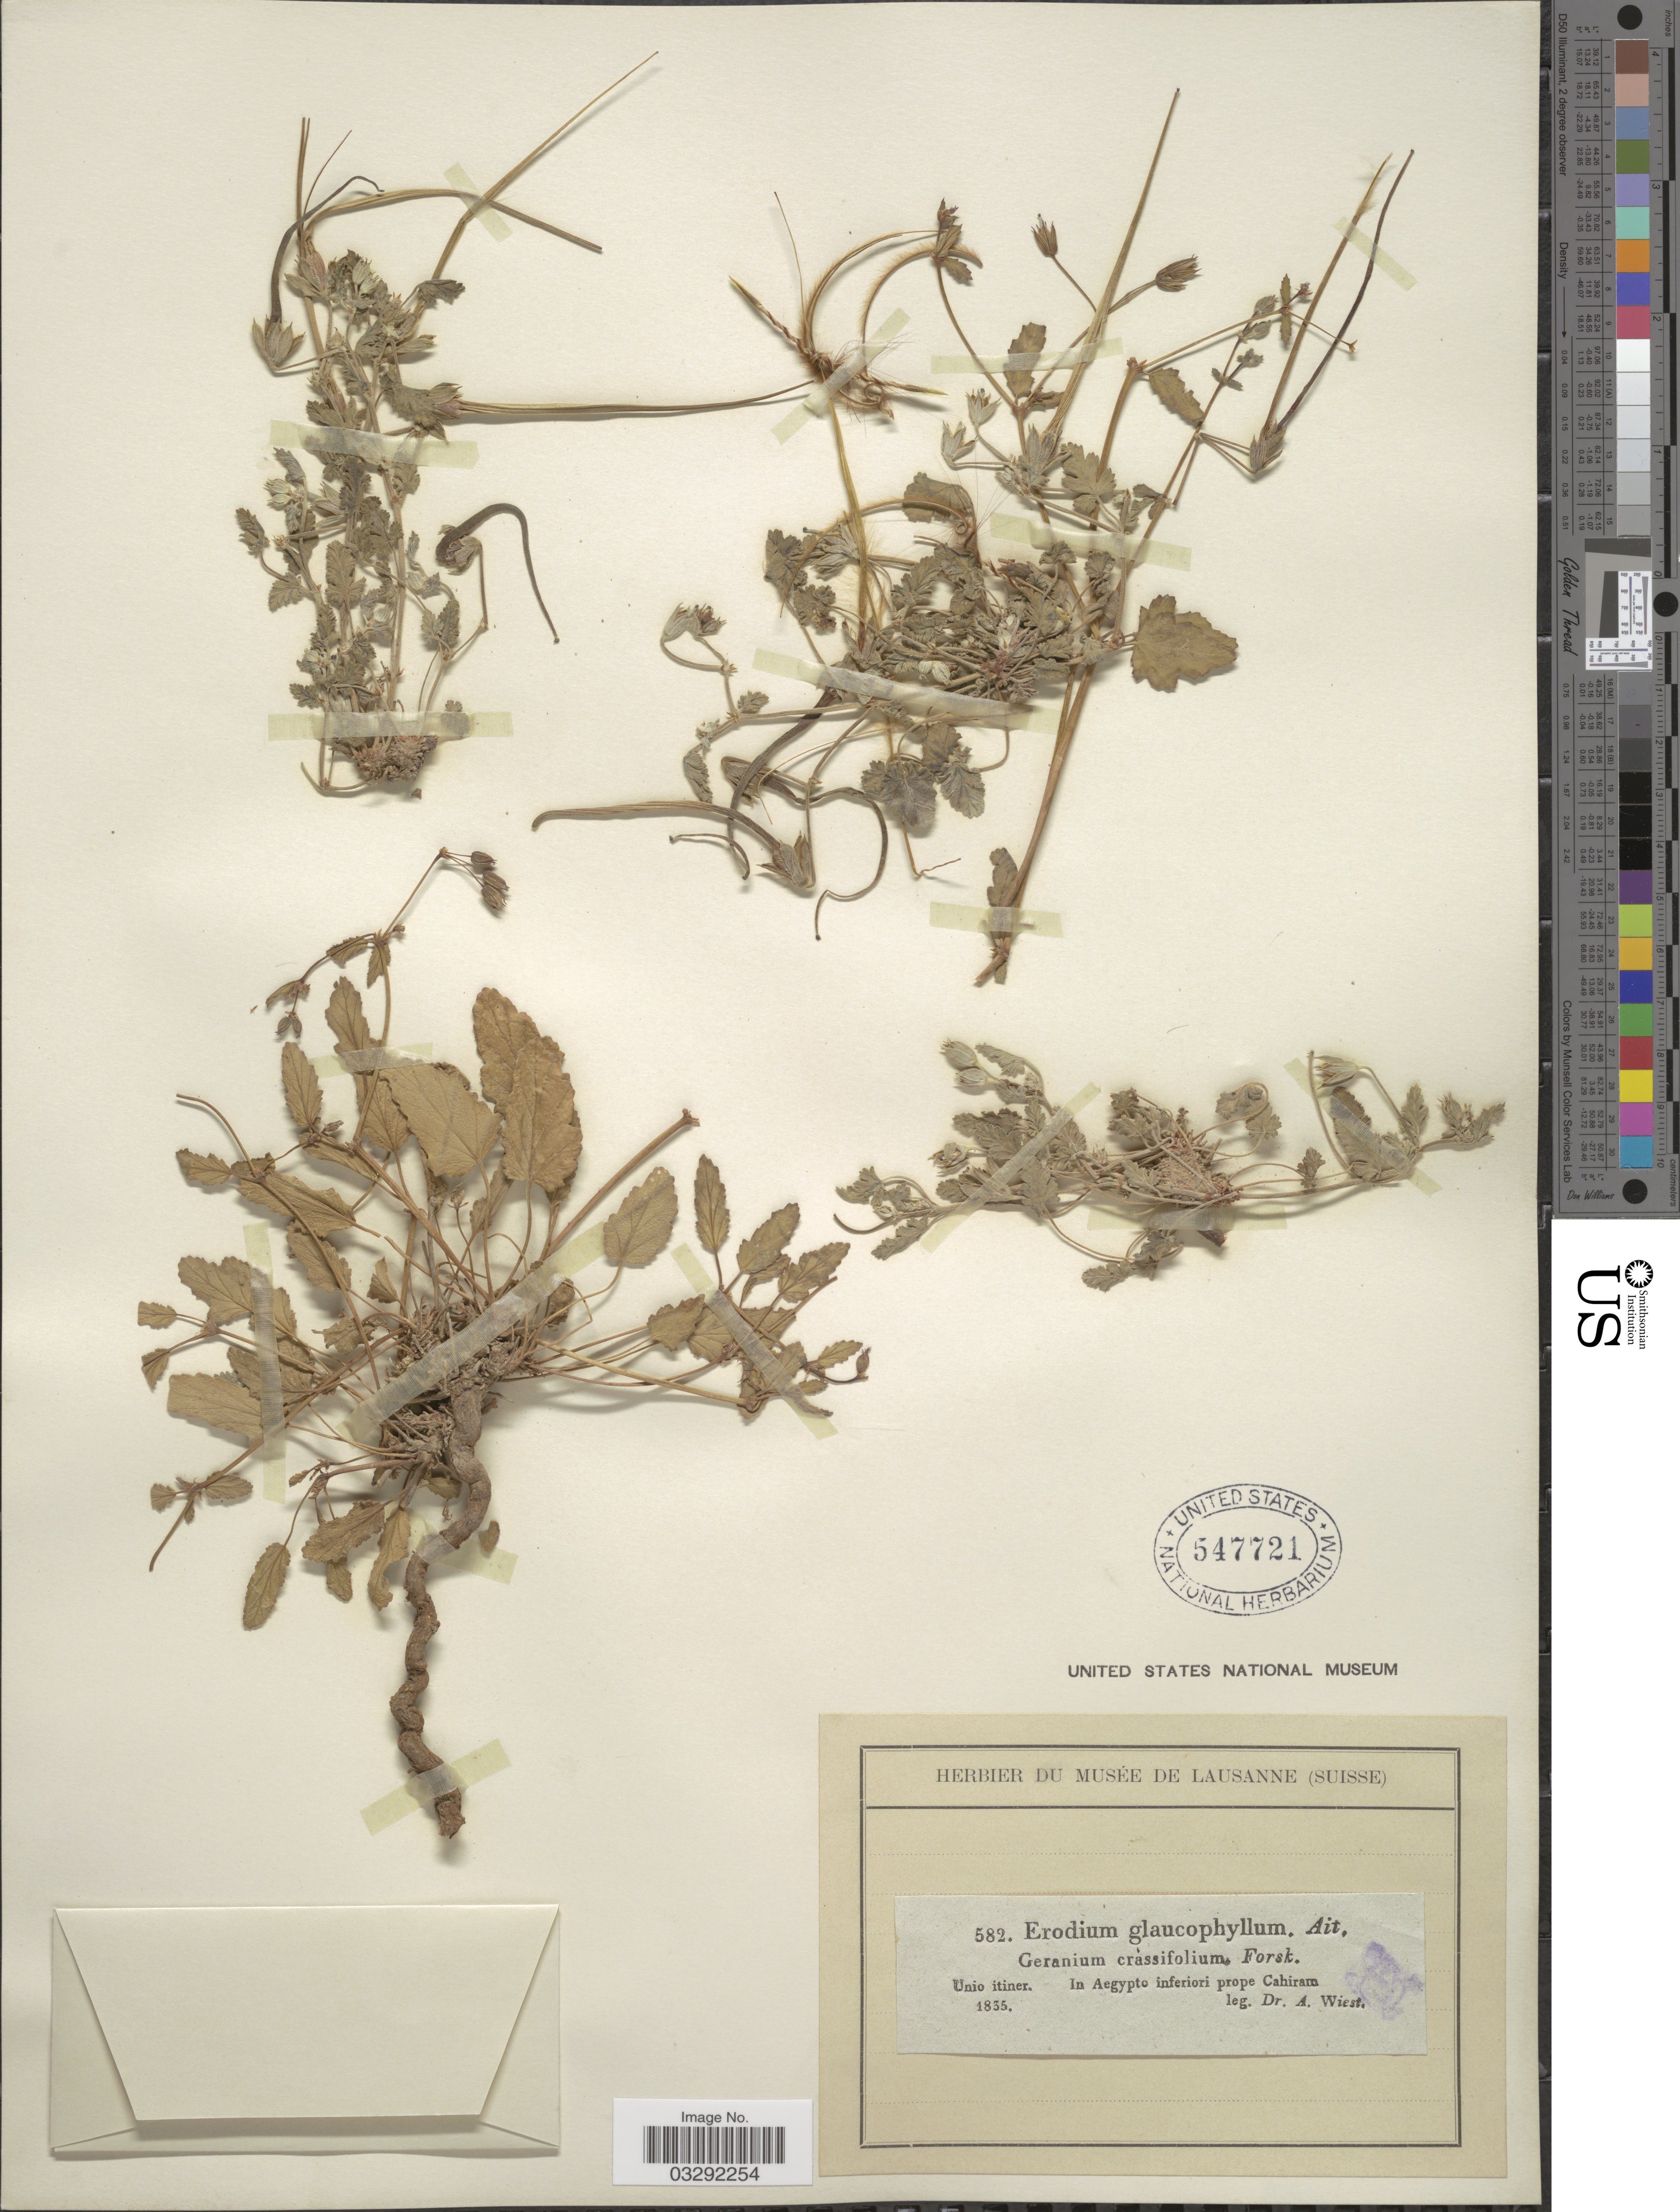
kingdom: Plantae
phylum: Tracheophyta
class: Magnoliopsida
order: Geraniales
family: Geraniaceae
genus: Erodium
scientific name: Erodium glaucophyllum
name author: (L.) L'Hér.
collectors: A. Wiest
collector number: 582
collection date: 1835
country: Egypt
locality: In Aegypto inferiori prope Cahiram.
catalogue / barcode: US 547721